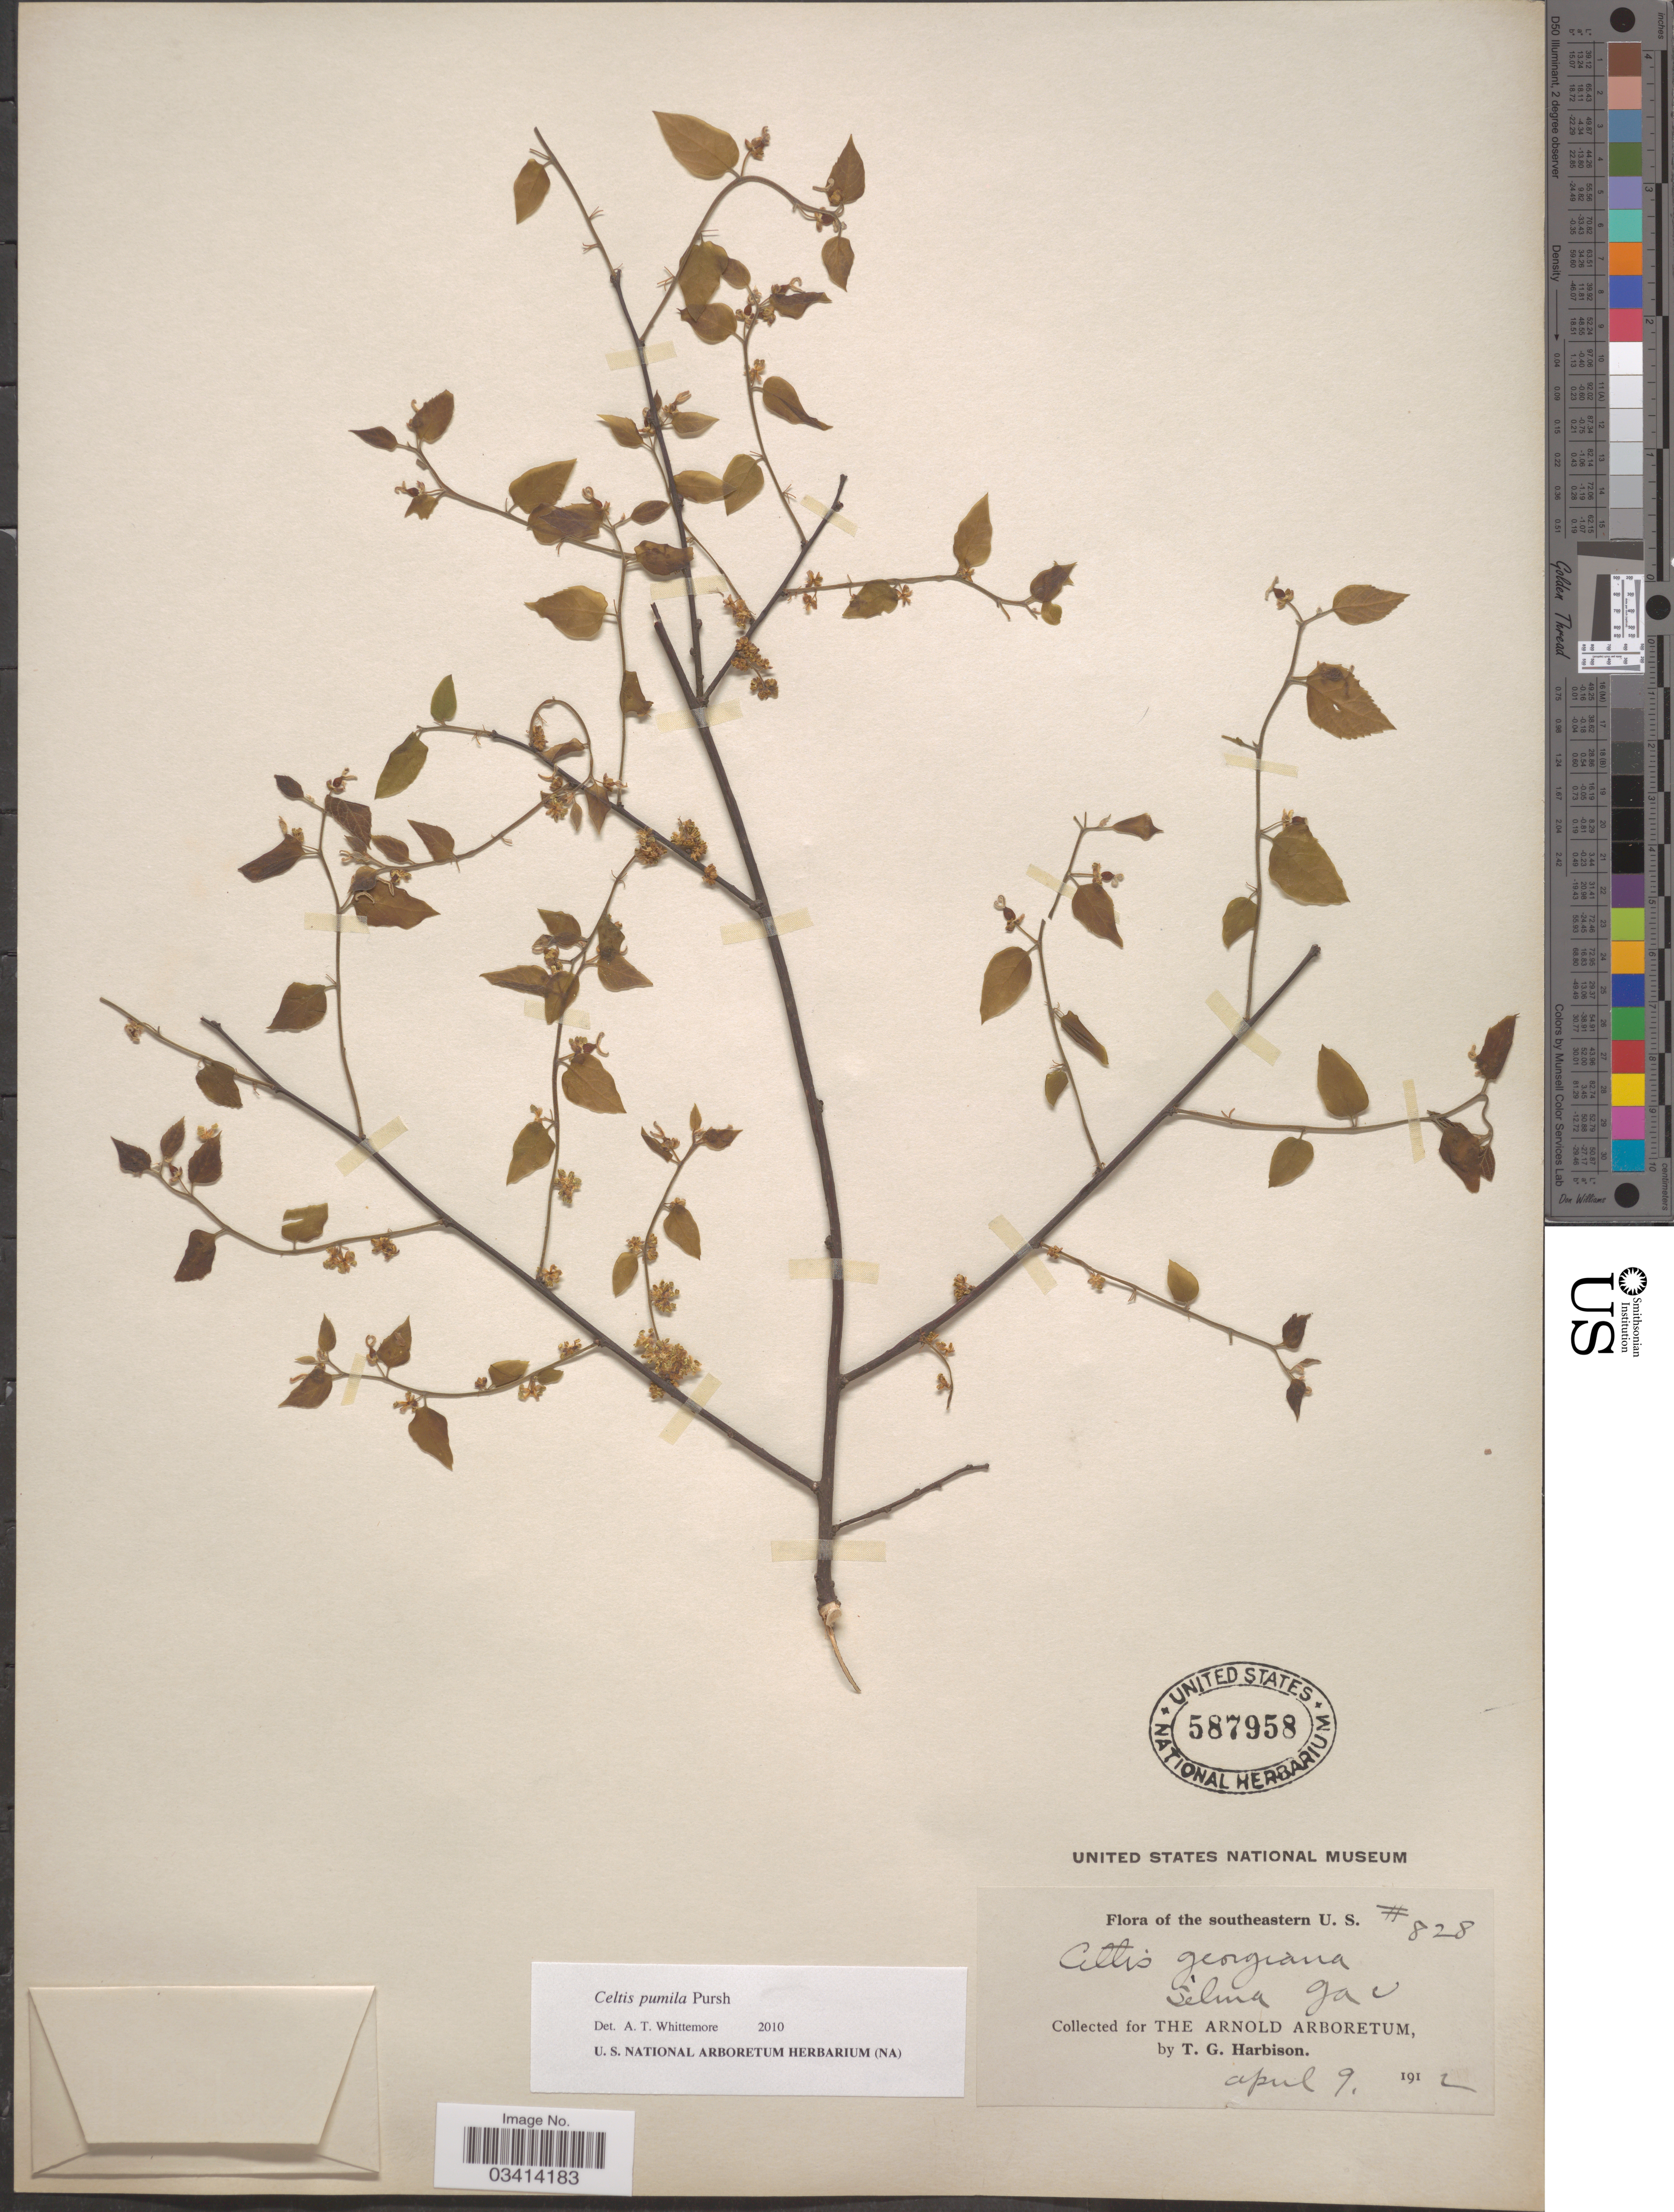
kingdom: Plantae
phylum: Tracheophyta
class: Magnoliopsida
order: Rosales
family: Cannabaceae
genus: Celtis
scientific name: Celtis pumila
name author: Pursh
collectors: T. Harbison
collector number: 828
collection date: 1912-04-09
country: United States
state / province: Georgia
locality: The southeastern U.S. Selma.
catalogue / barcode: US 587958